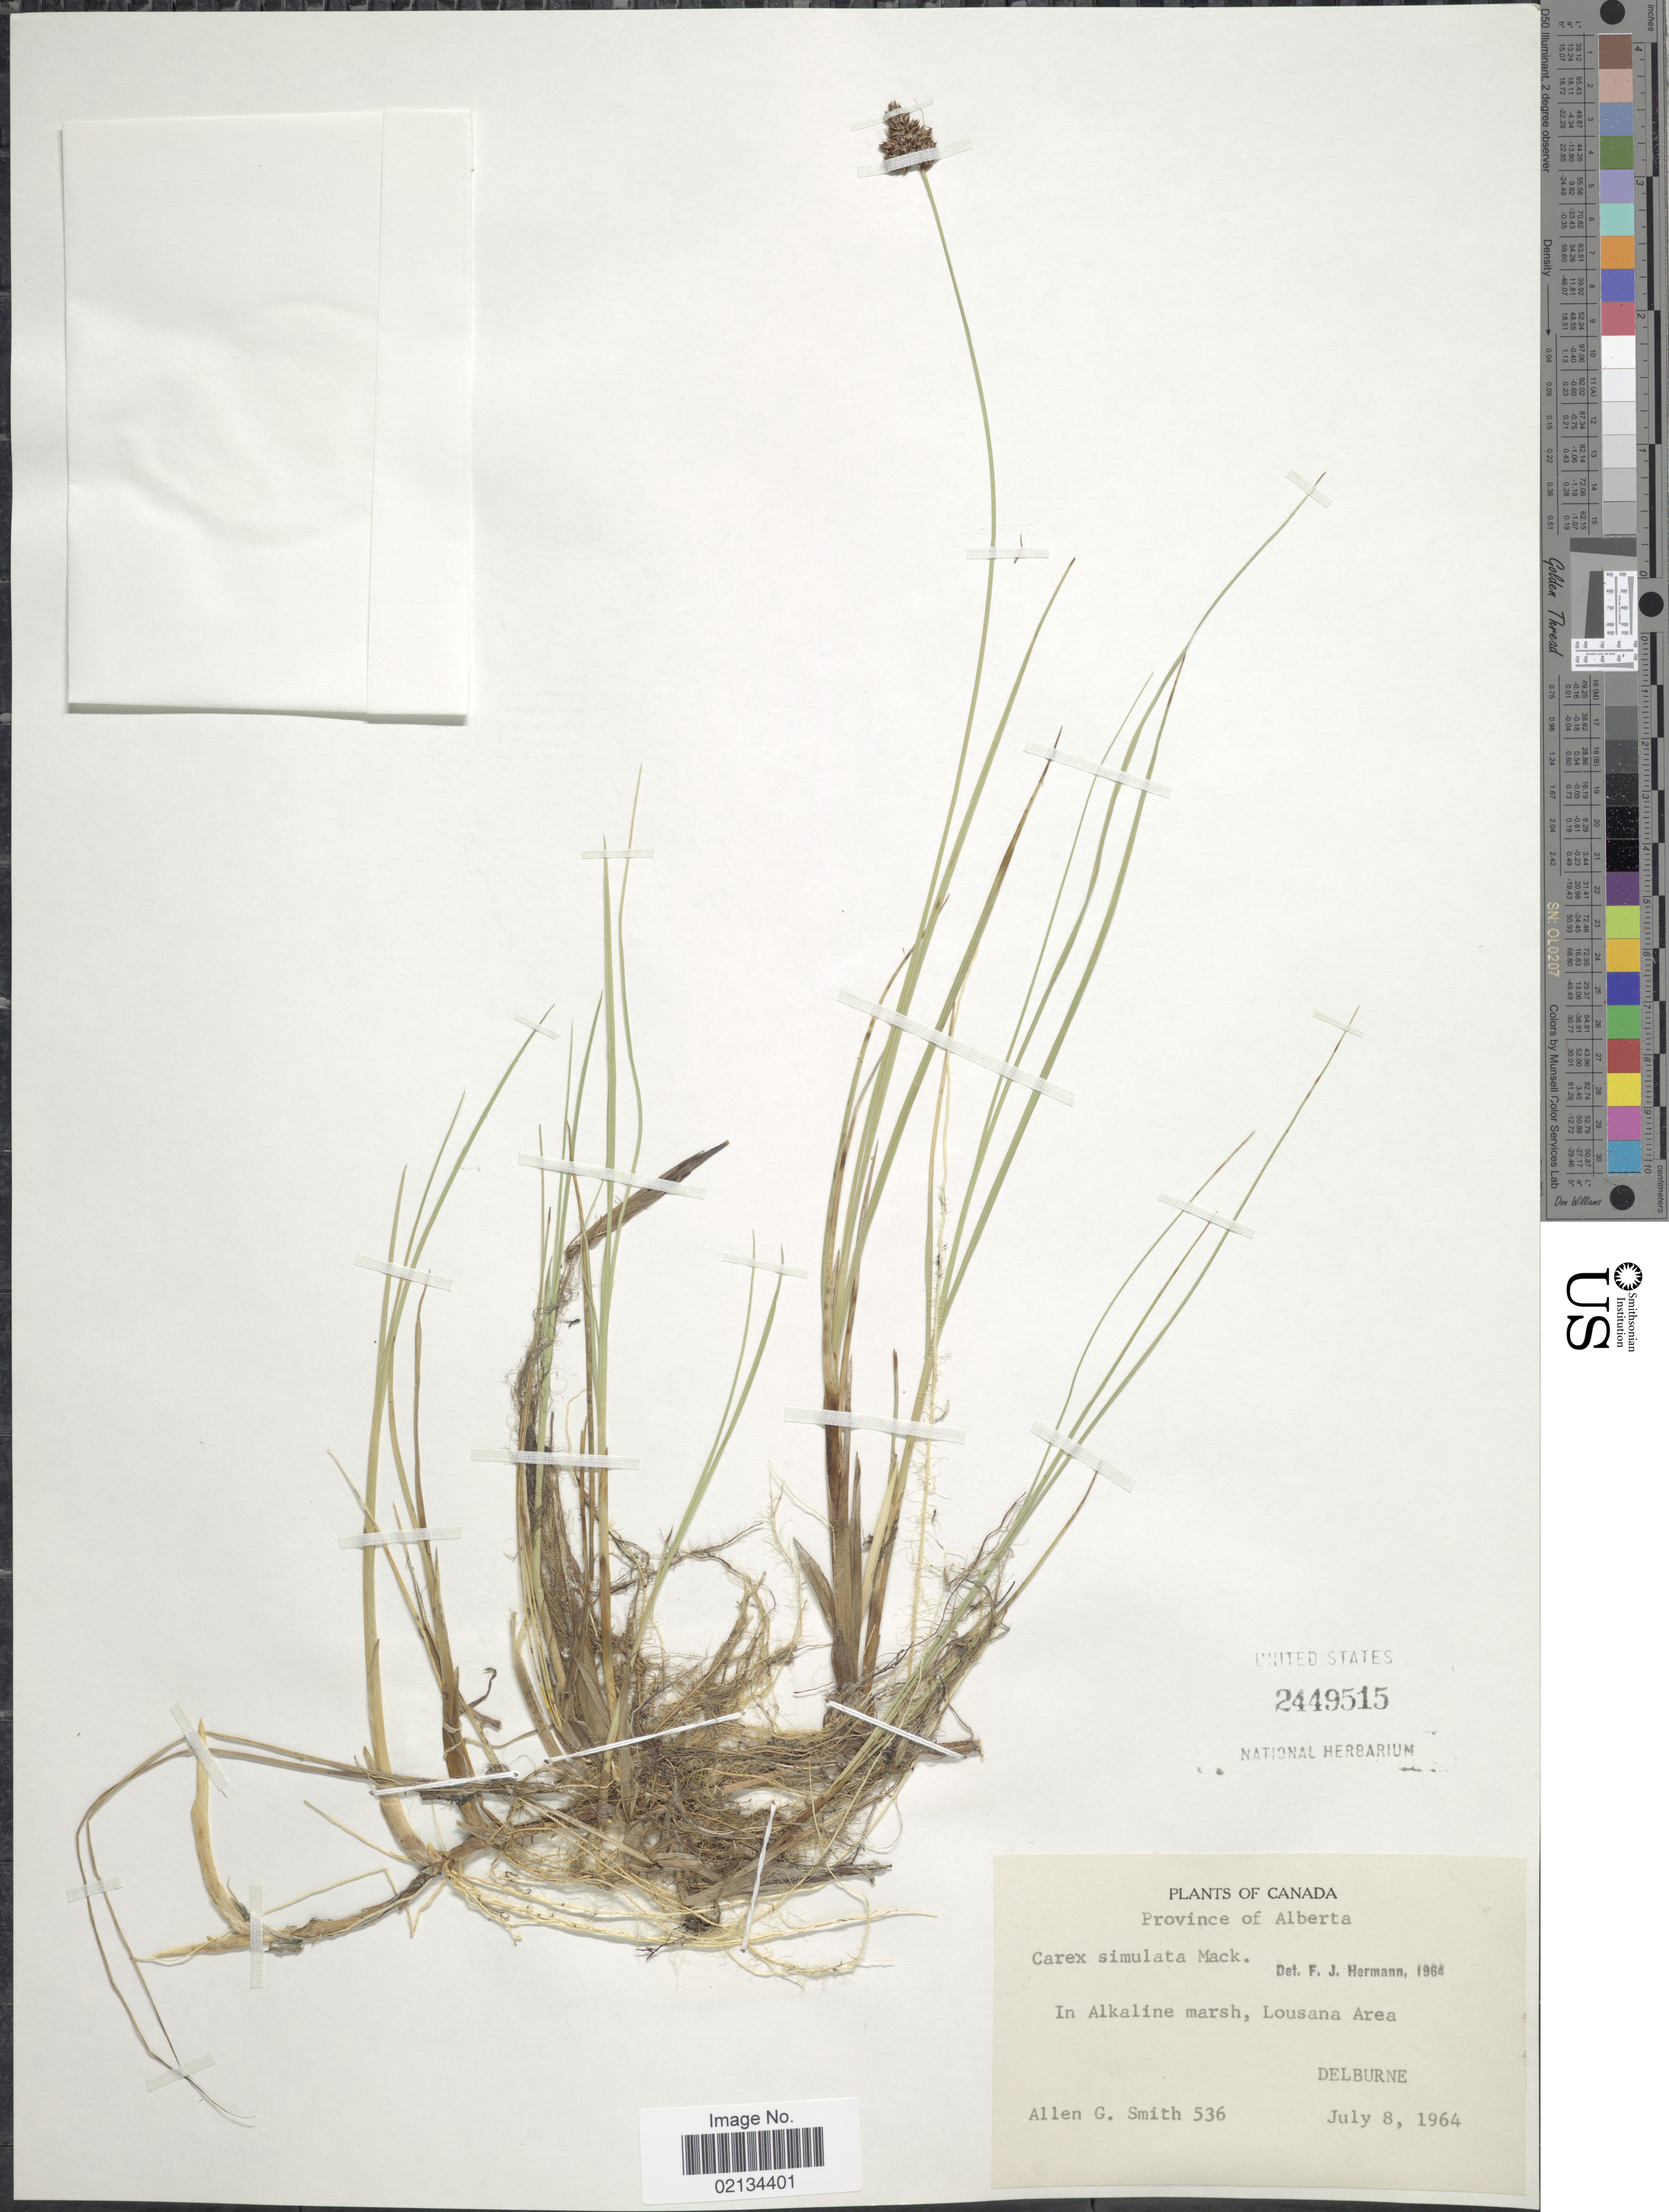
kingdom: Plantae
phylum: Tracheophyta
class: Liliopsida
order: Poales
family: Cyperaceae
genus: Carex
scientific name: Carex simulata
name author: Mack.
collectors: A. Smith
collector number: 536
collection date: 1964-07-08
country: Canada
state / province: Alberta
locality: Lousana Area, Delburne.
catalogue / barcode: US 2449515